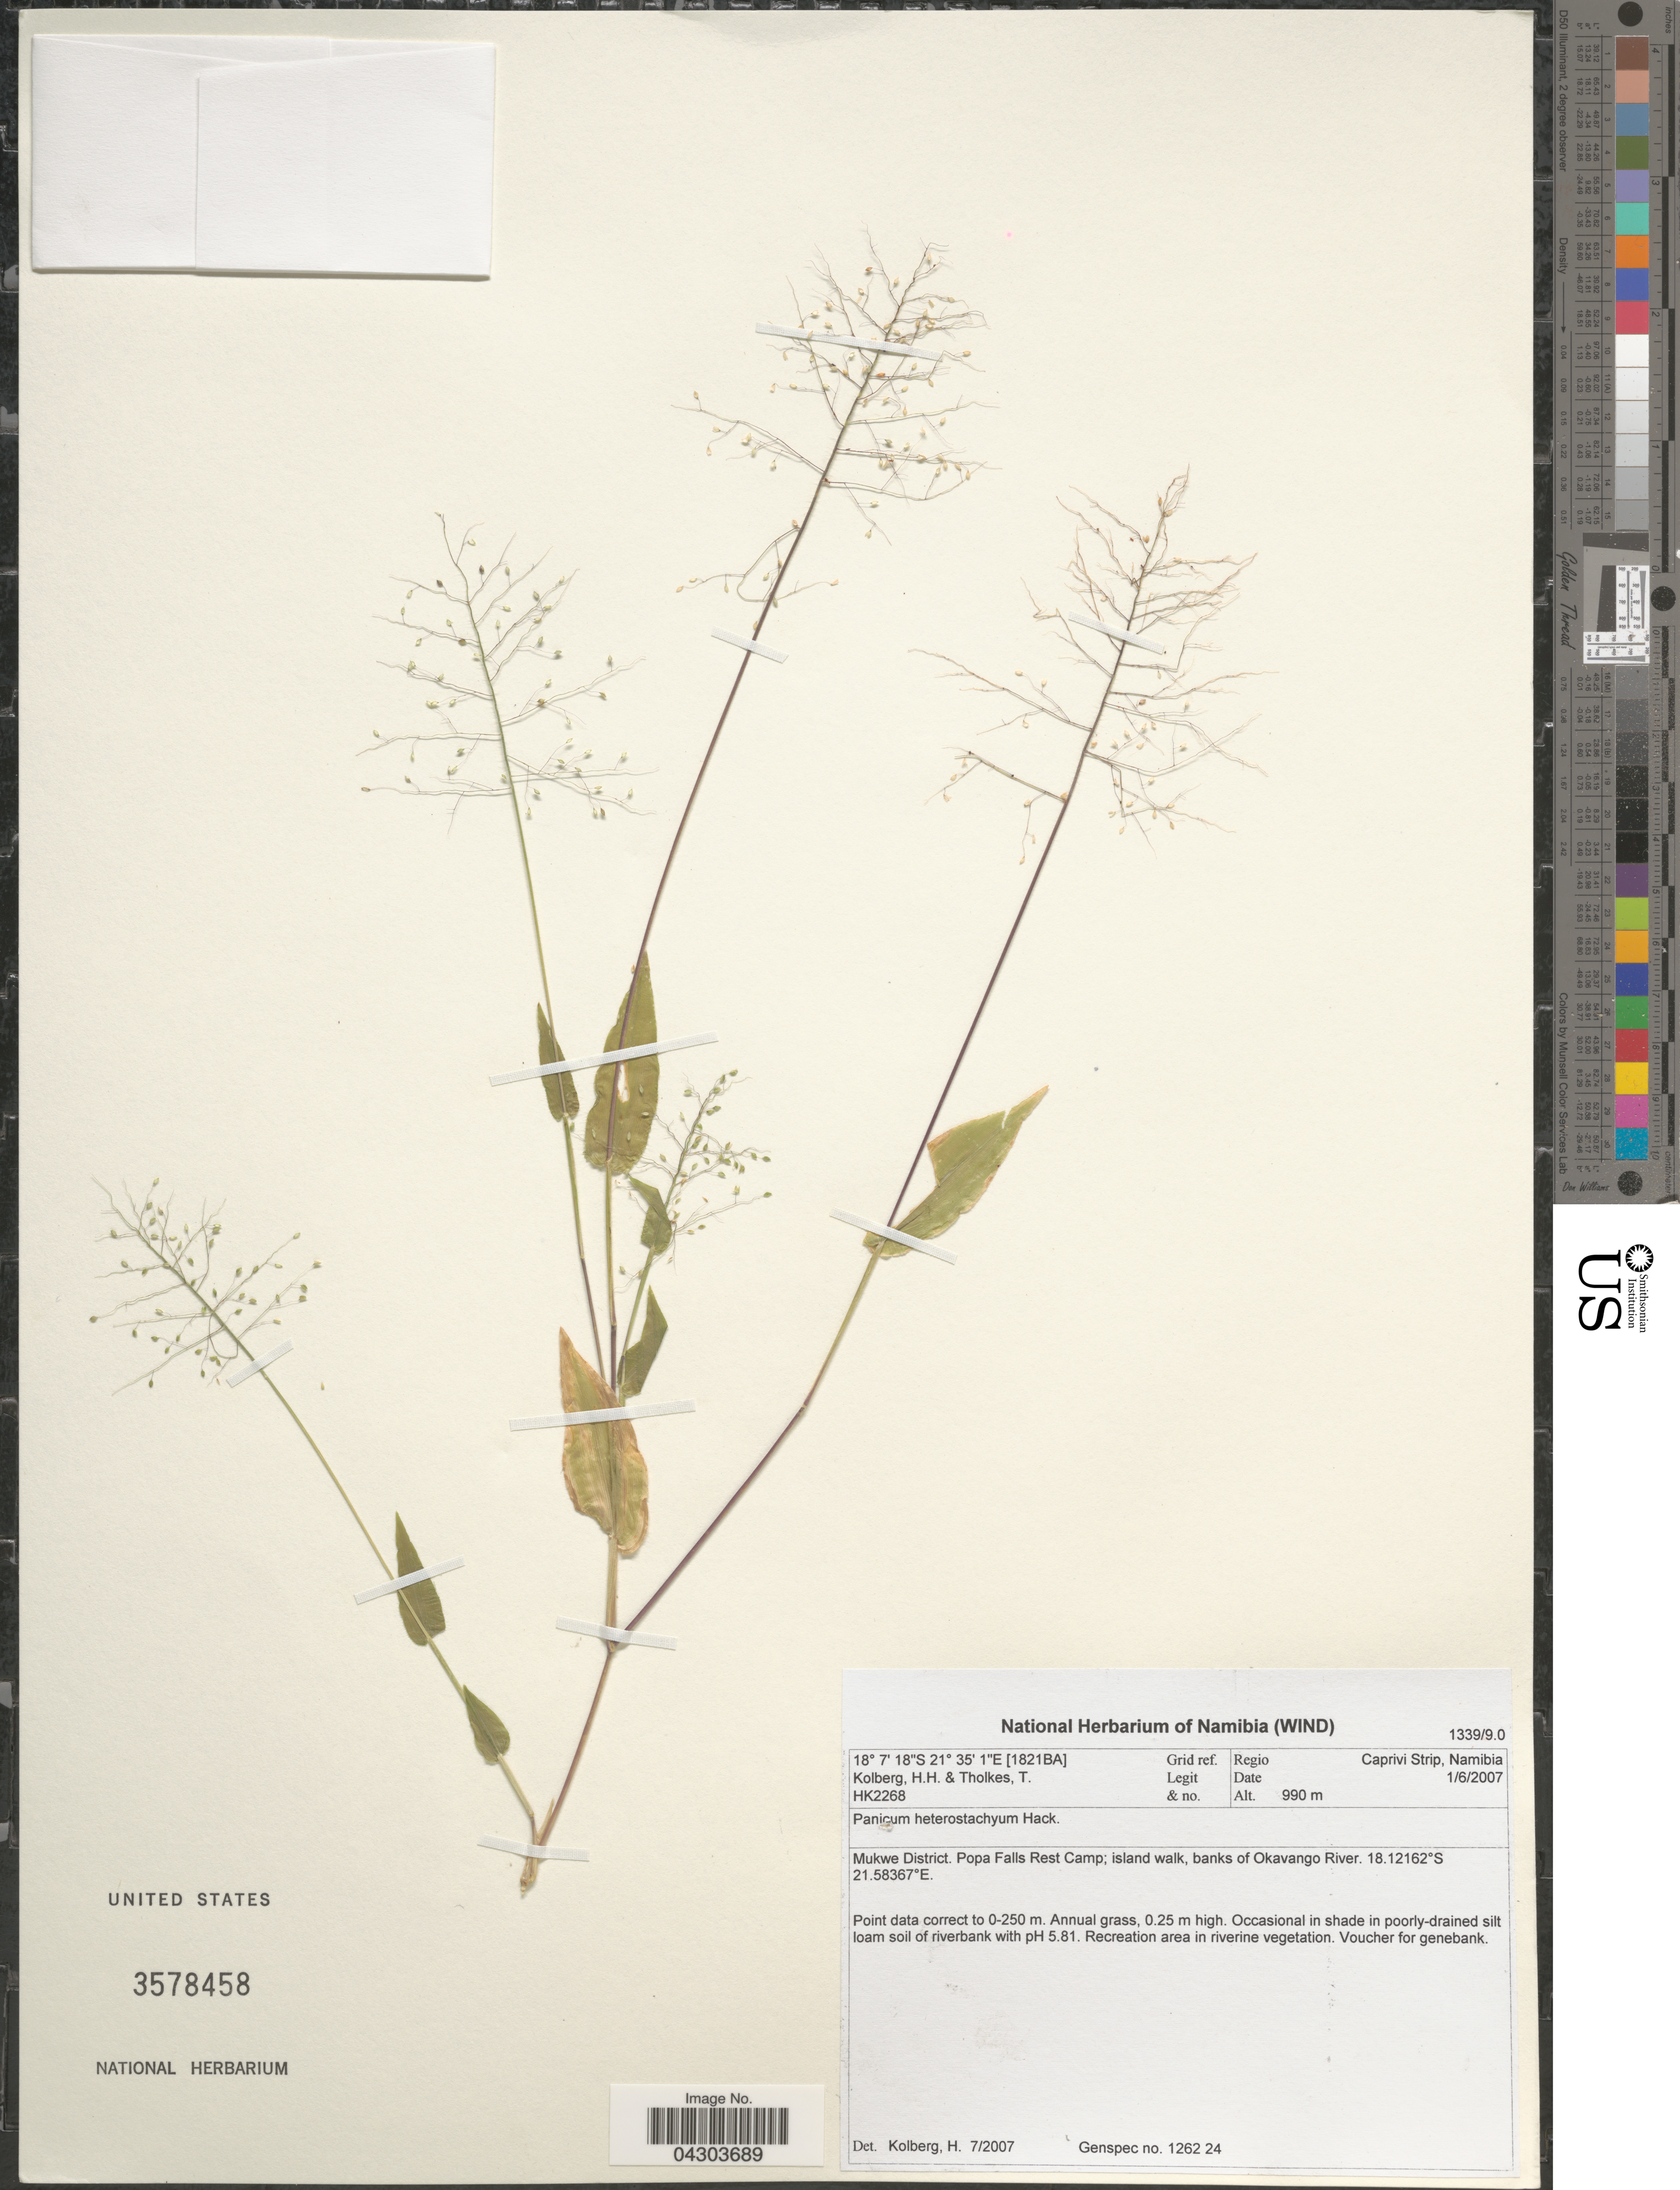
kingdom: Plantae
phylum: Tracheophyta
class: Liliopsida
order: Poales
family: Poaceae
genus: Panicum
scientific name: Panicum hirtum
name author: Lam.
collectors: H. H. Kolberg & T. Tholkes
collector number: HK2268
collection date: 2007-06-01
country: Namibia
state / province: Caprivi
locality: [1821BA] Grid ref. Regio Caprivi Strip, Namibia. Mukwe District. Popa Falls Rest Camp; island walk, banks of Okavango River. 18.12162°S 21.58367°E.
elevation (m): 990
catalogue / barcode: US 3578458